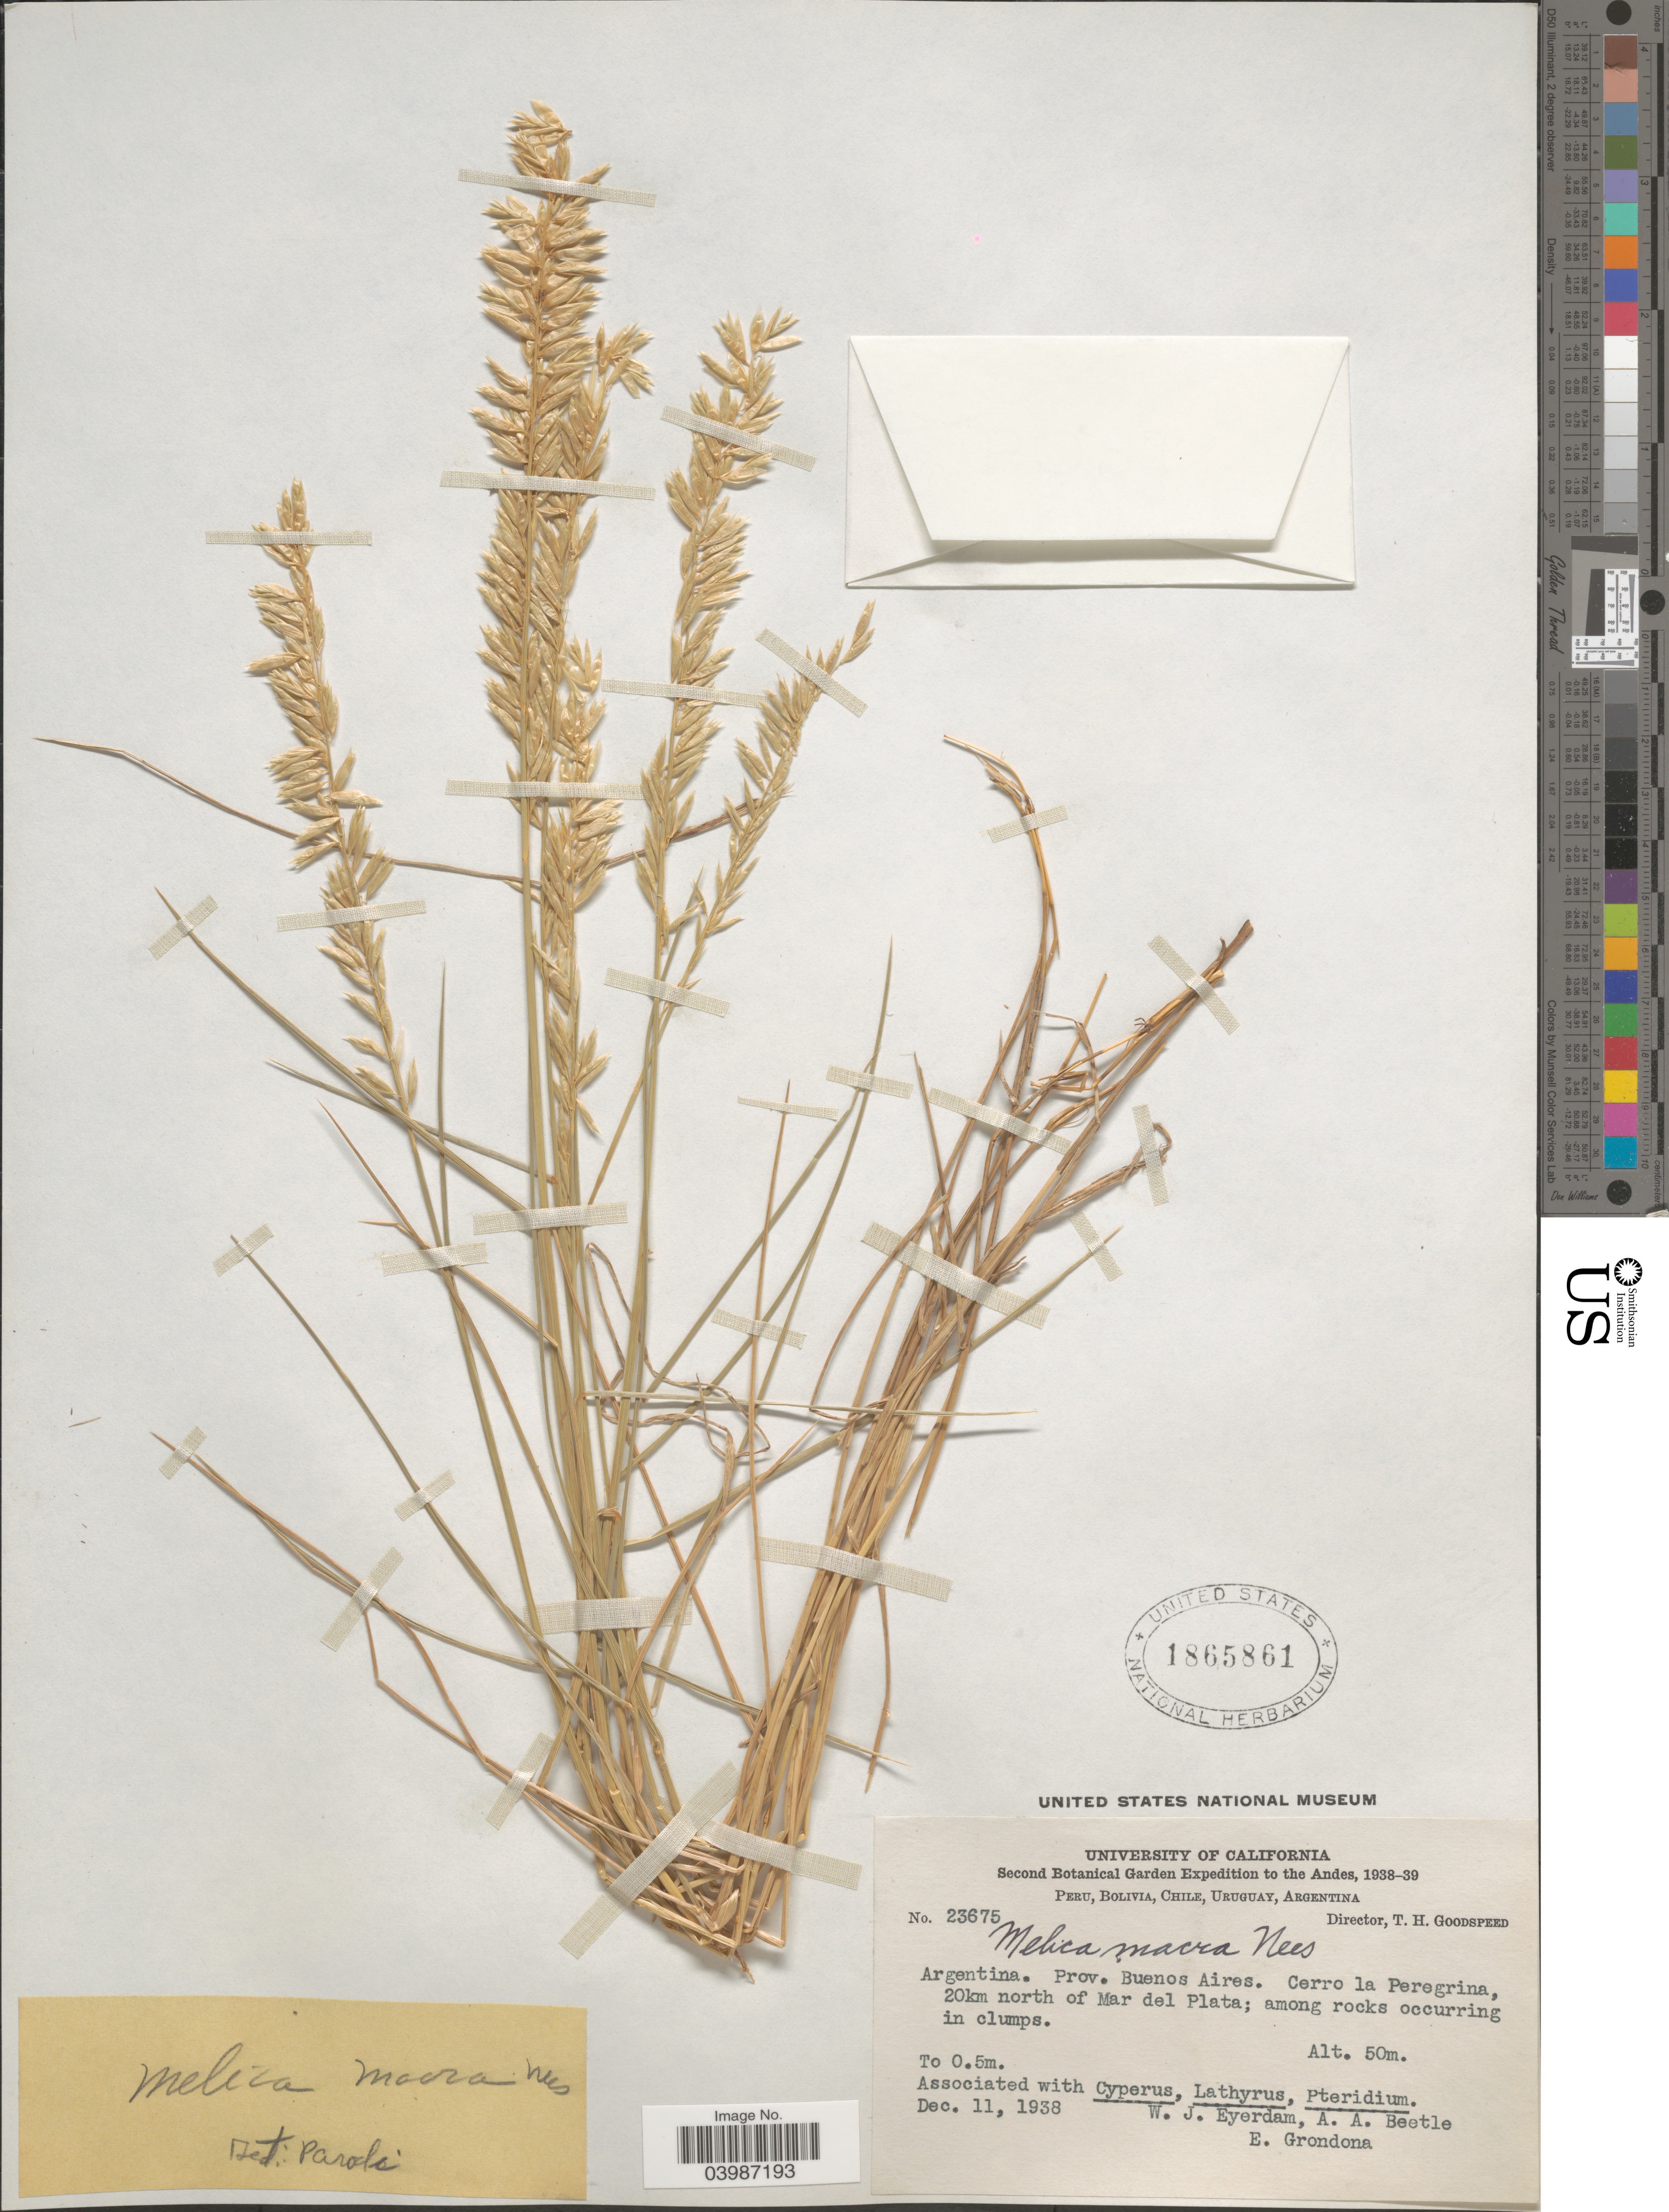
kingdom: Plantae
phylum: Tracheophyta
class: Liliopsida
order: Poales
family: Poaceae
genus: Melica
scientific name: Melica macra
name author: Nees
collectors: W. J. Eyerdam, A. A. Beetle & E. Grondona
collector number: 23675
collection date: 1938-12-11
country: Argentina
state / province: Buenos Aires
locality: The Andes. Cerro la Peregrina, 20km north of Mar del Plata.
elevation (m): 50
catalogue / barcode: US 1865861